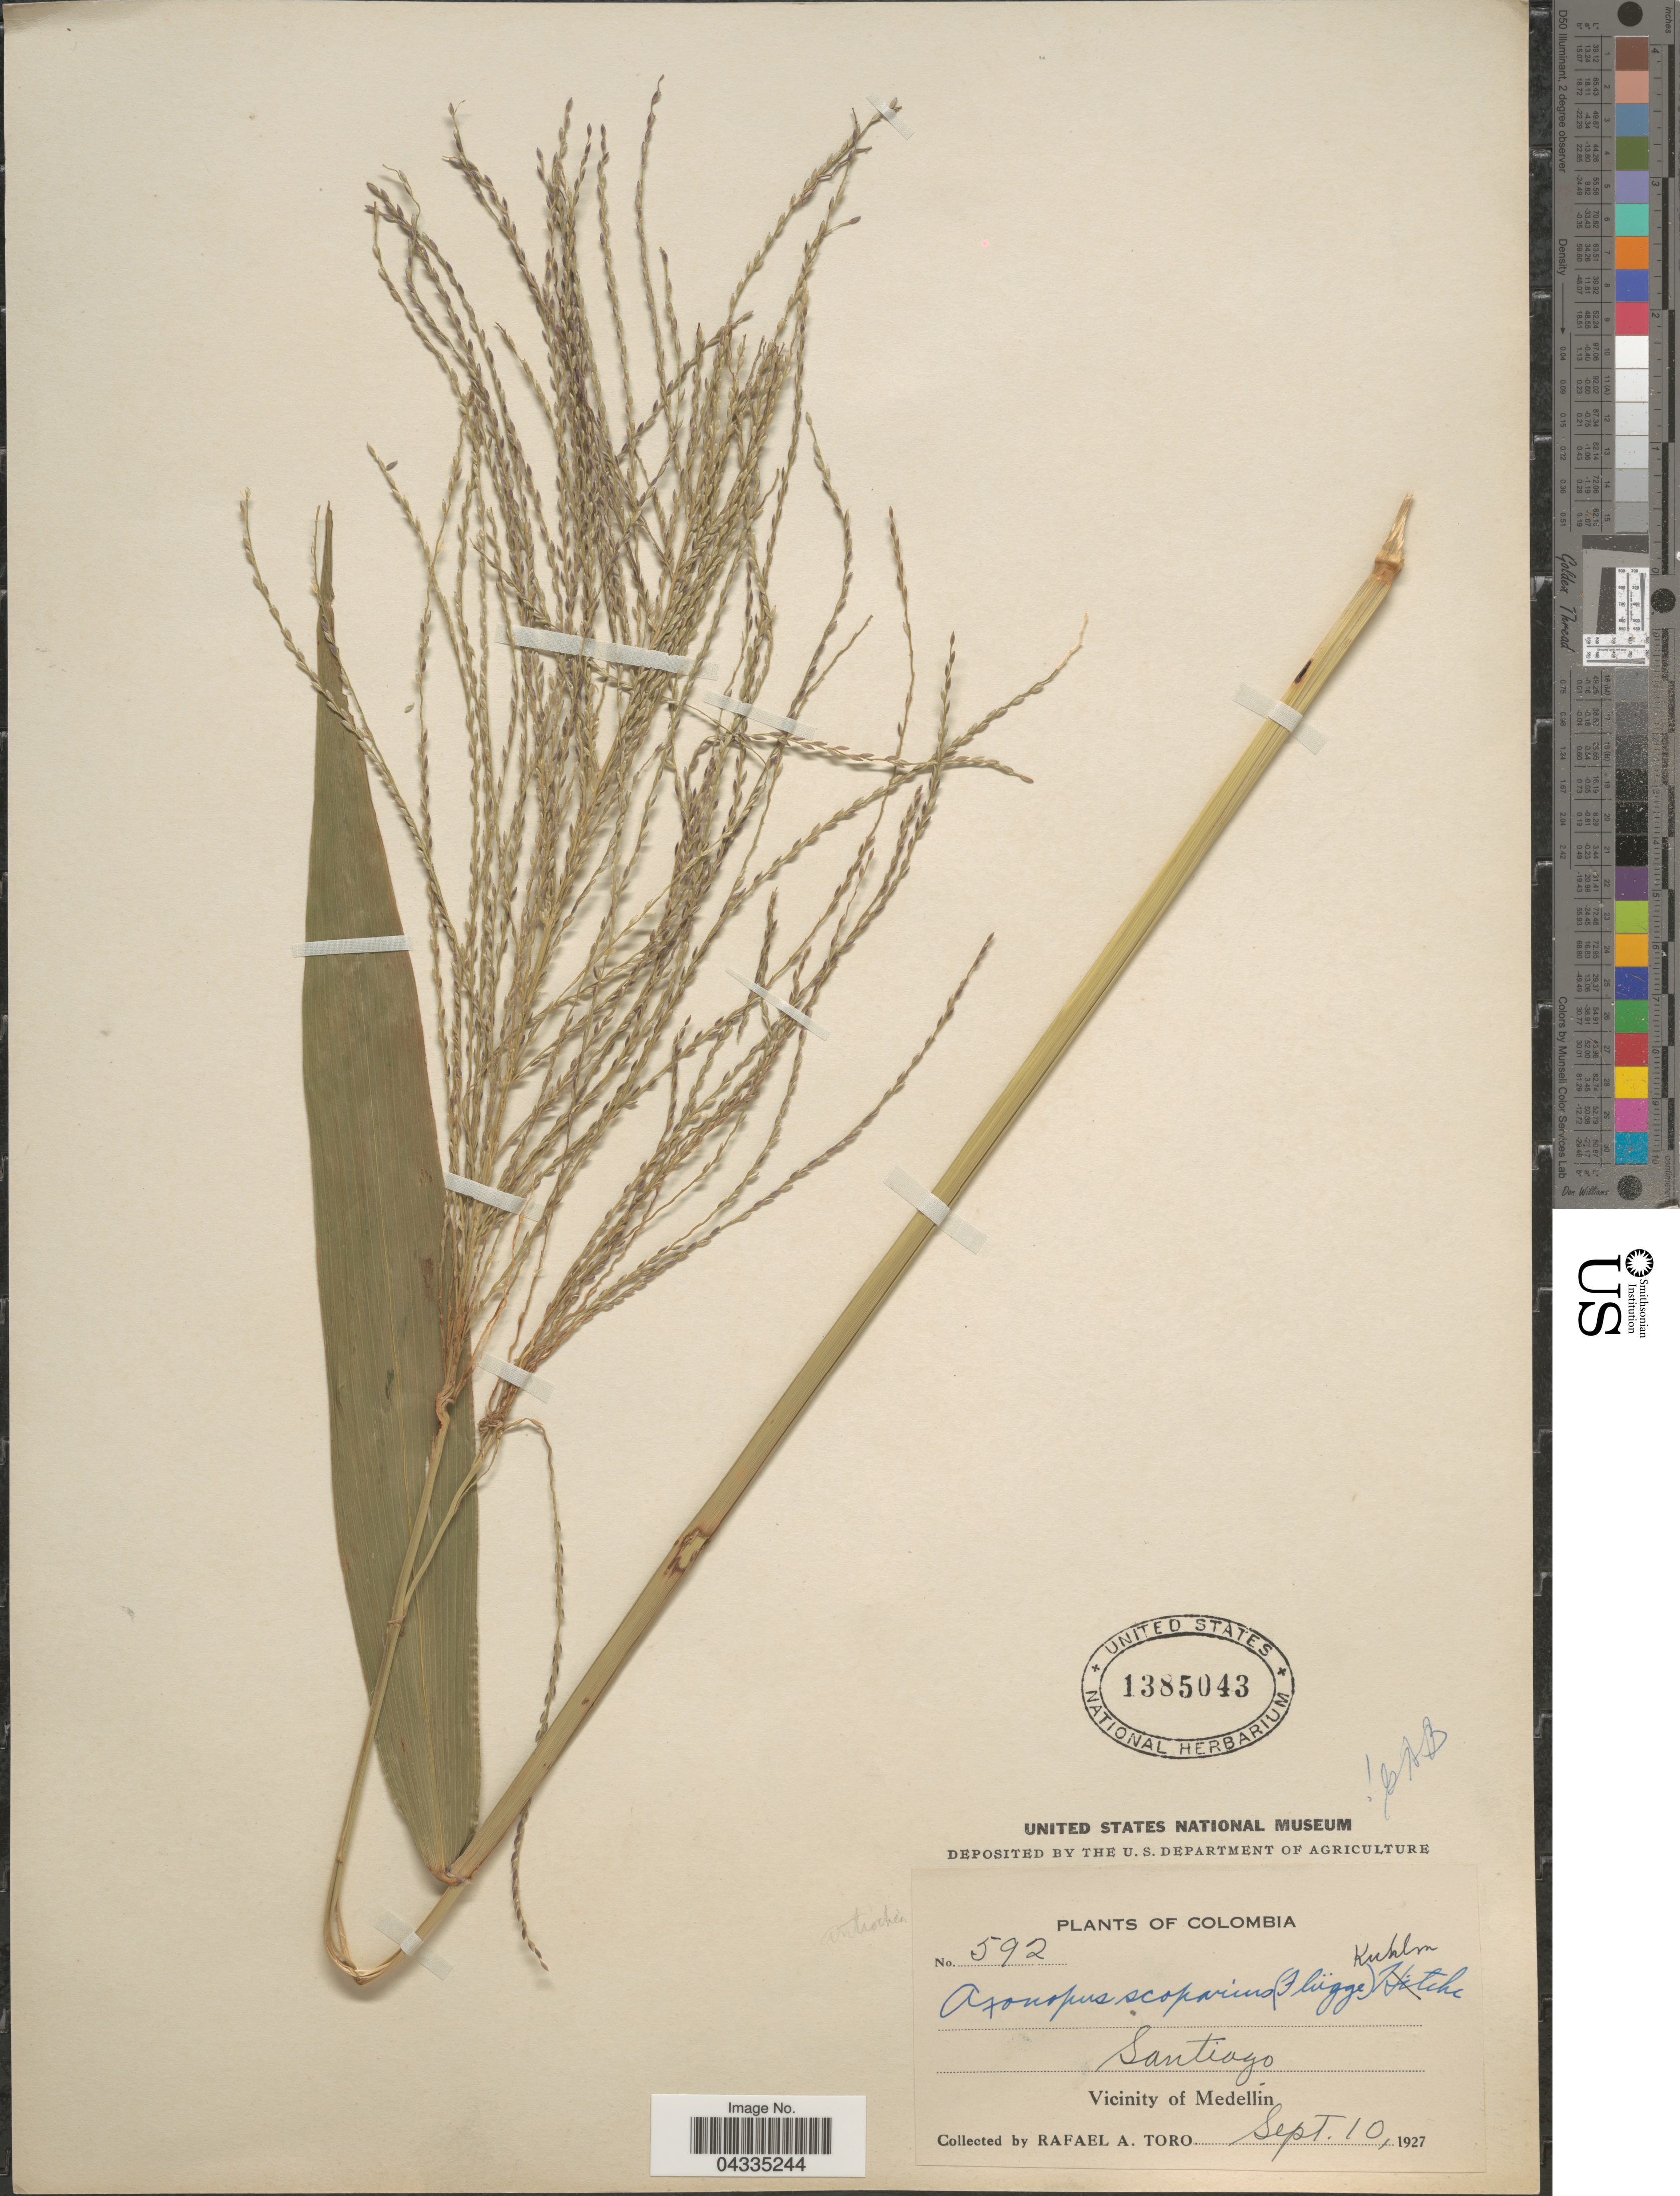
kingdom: Plantae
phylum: Tracheophyta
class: Liliopsida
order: Poales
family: Poaceae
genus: Axonopus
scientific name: Axonopus scoparius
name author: (Flüggé) Kuhlm.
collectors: R. A. Toro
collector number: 592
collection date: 1927-09-10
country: Colombia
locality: Santiago. Vicinity of Medellín.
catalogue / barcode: US 1385043